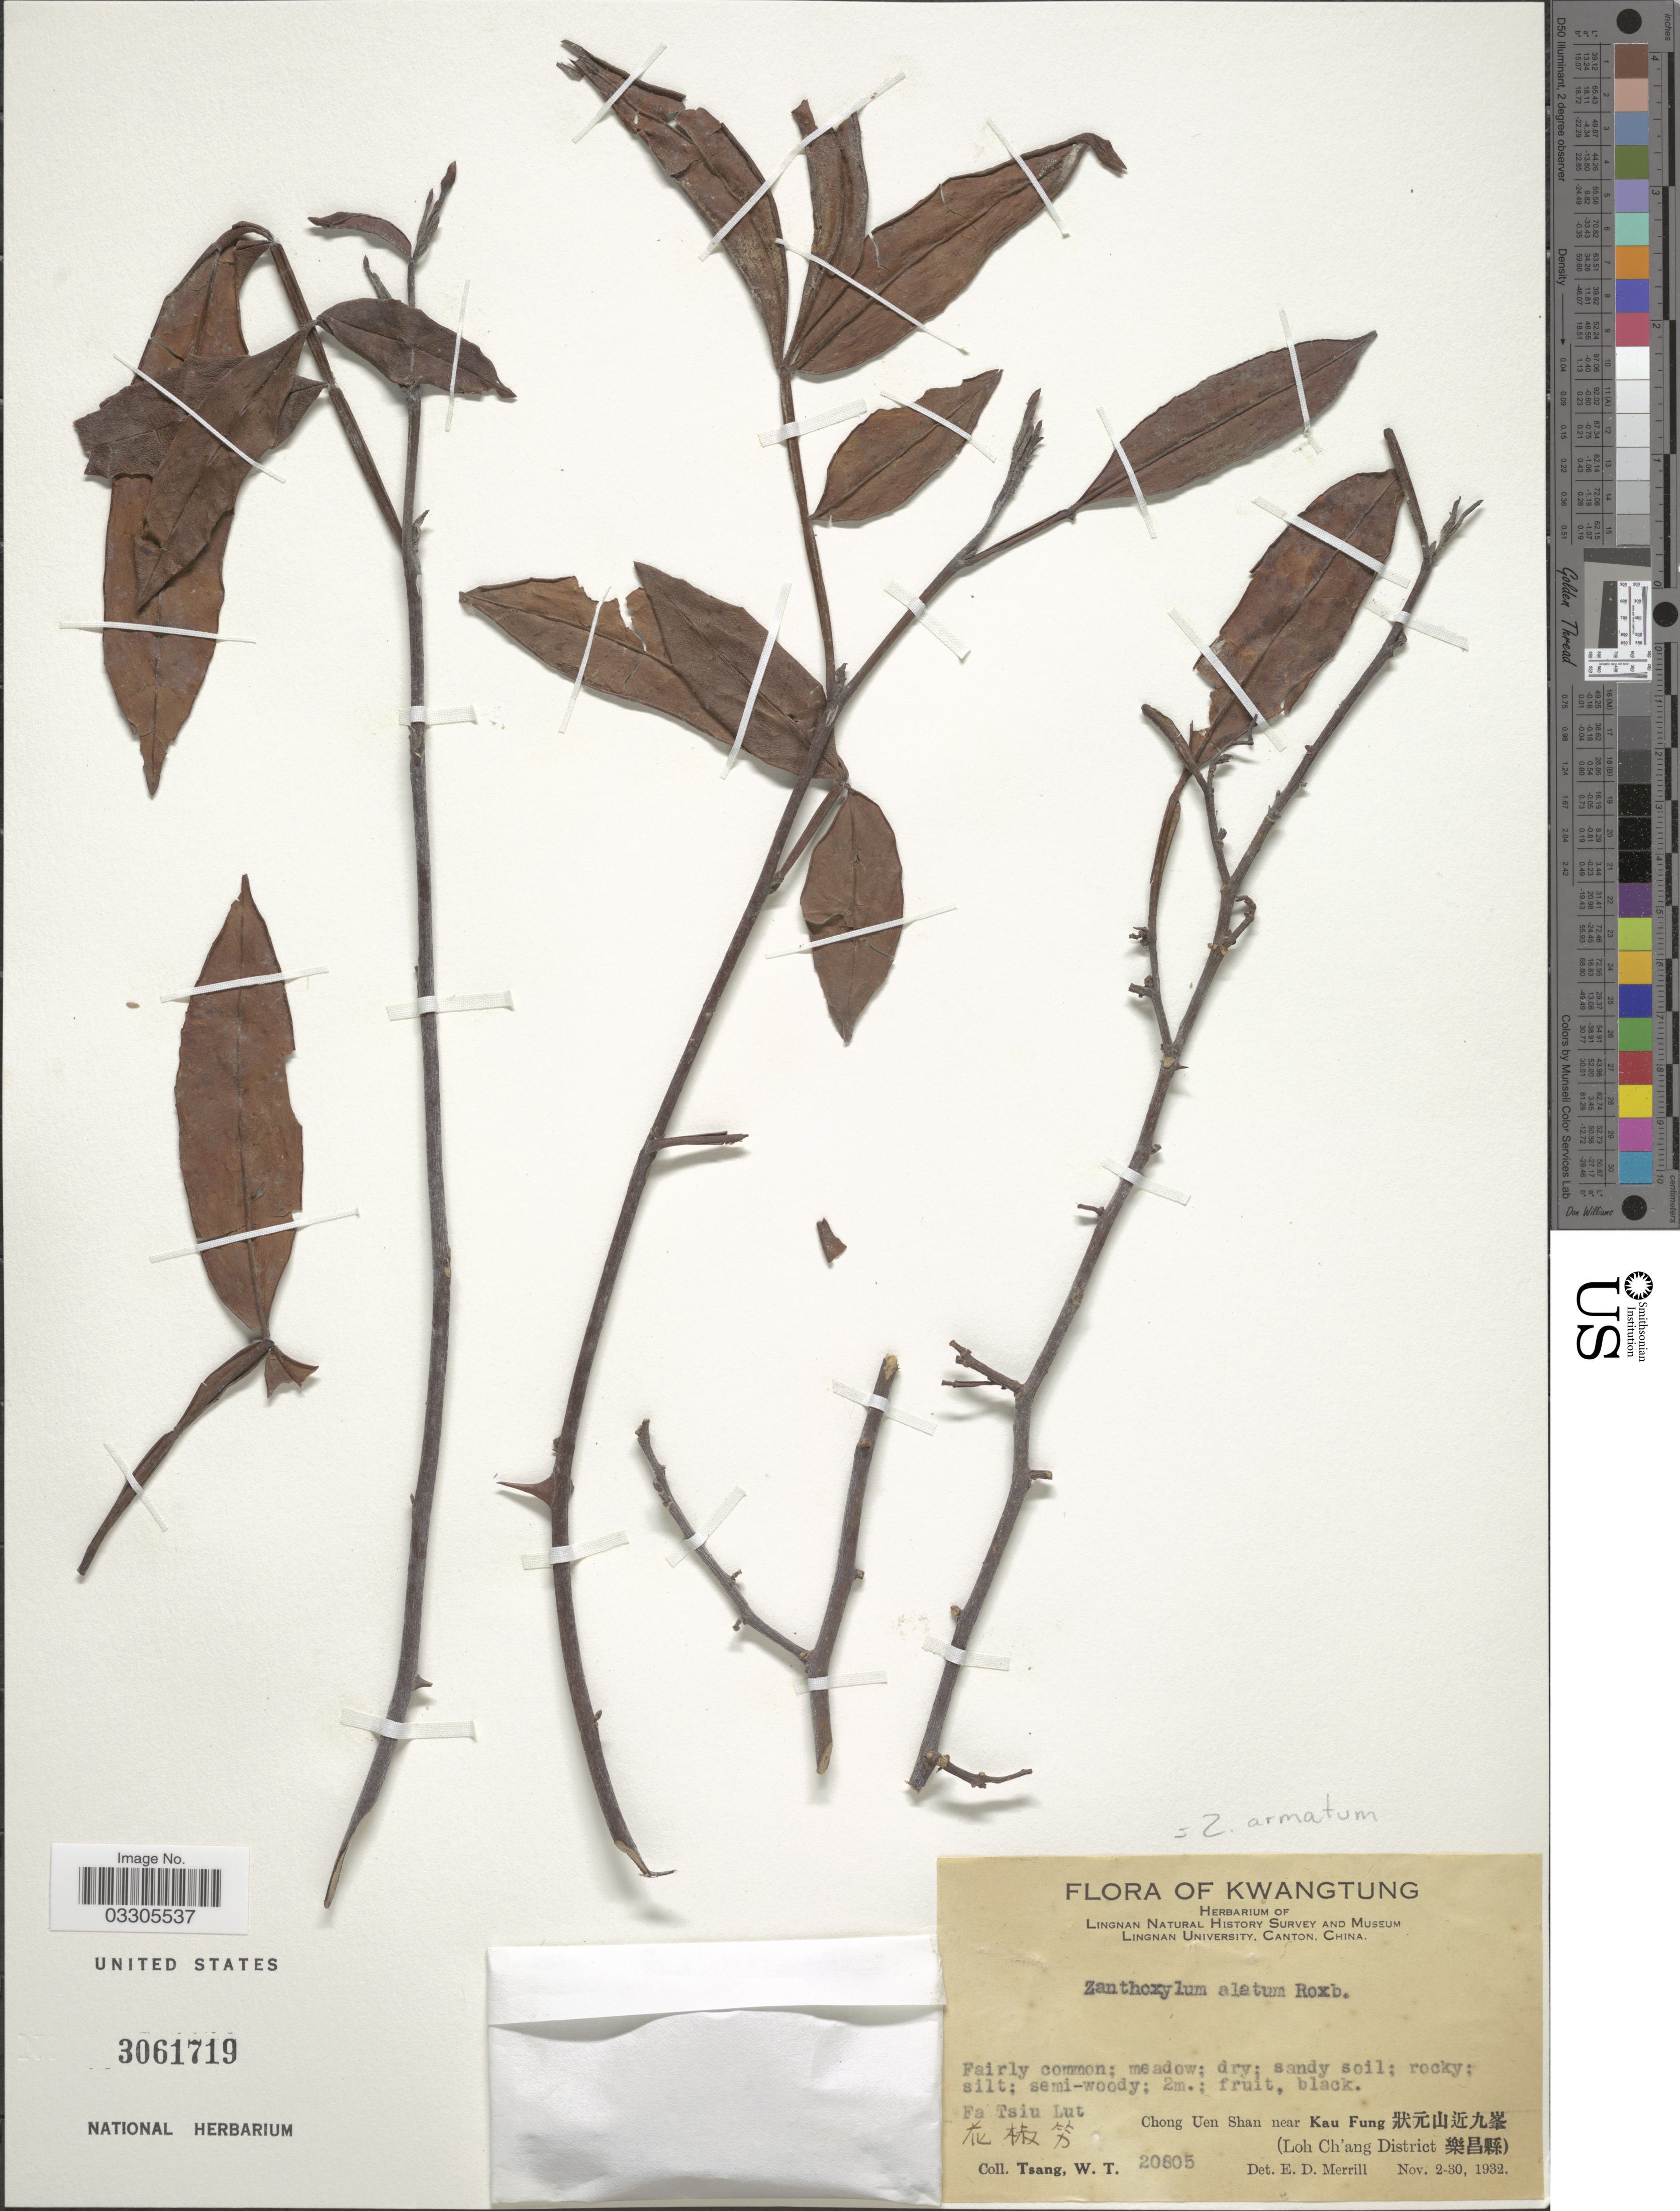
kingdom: Plantae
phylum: Tracheophyta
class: Magnoliopsida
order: Sapindales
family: Rutaceae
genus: Zanthoxylum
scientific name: Zanthoxylum armatum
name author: DC.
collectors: W. T. Tsang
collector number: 20805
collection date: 1932-11-02/1932-11-30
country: China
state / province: Guangdong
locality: Kwangtung, Fa Tsiu Lut X, Chong Uen Shan near Kau Fung X, (Loh Ch'ang District X).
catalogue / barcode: US 3061719